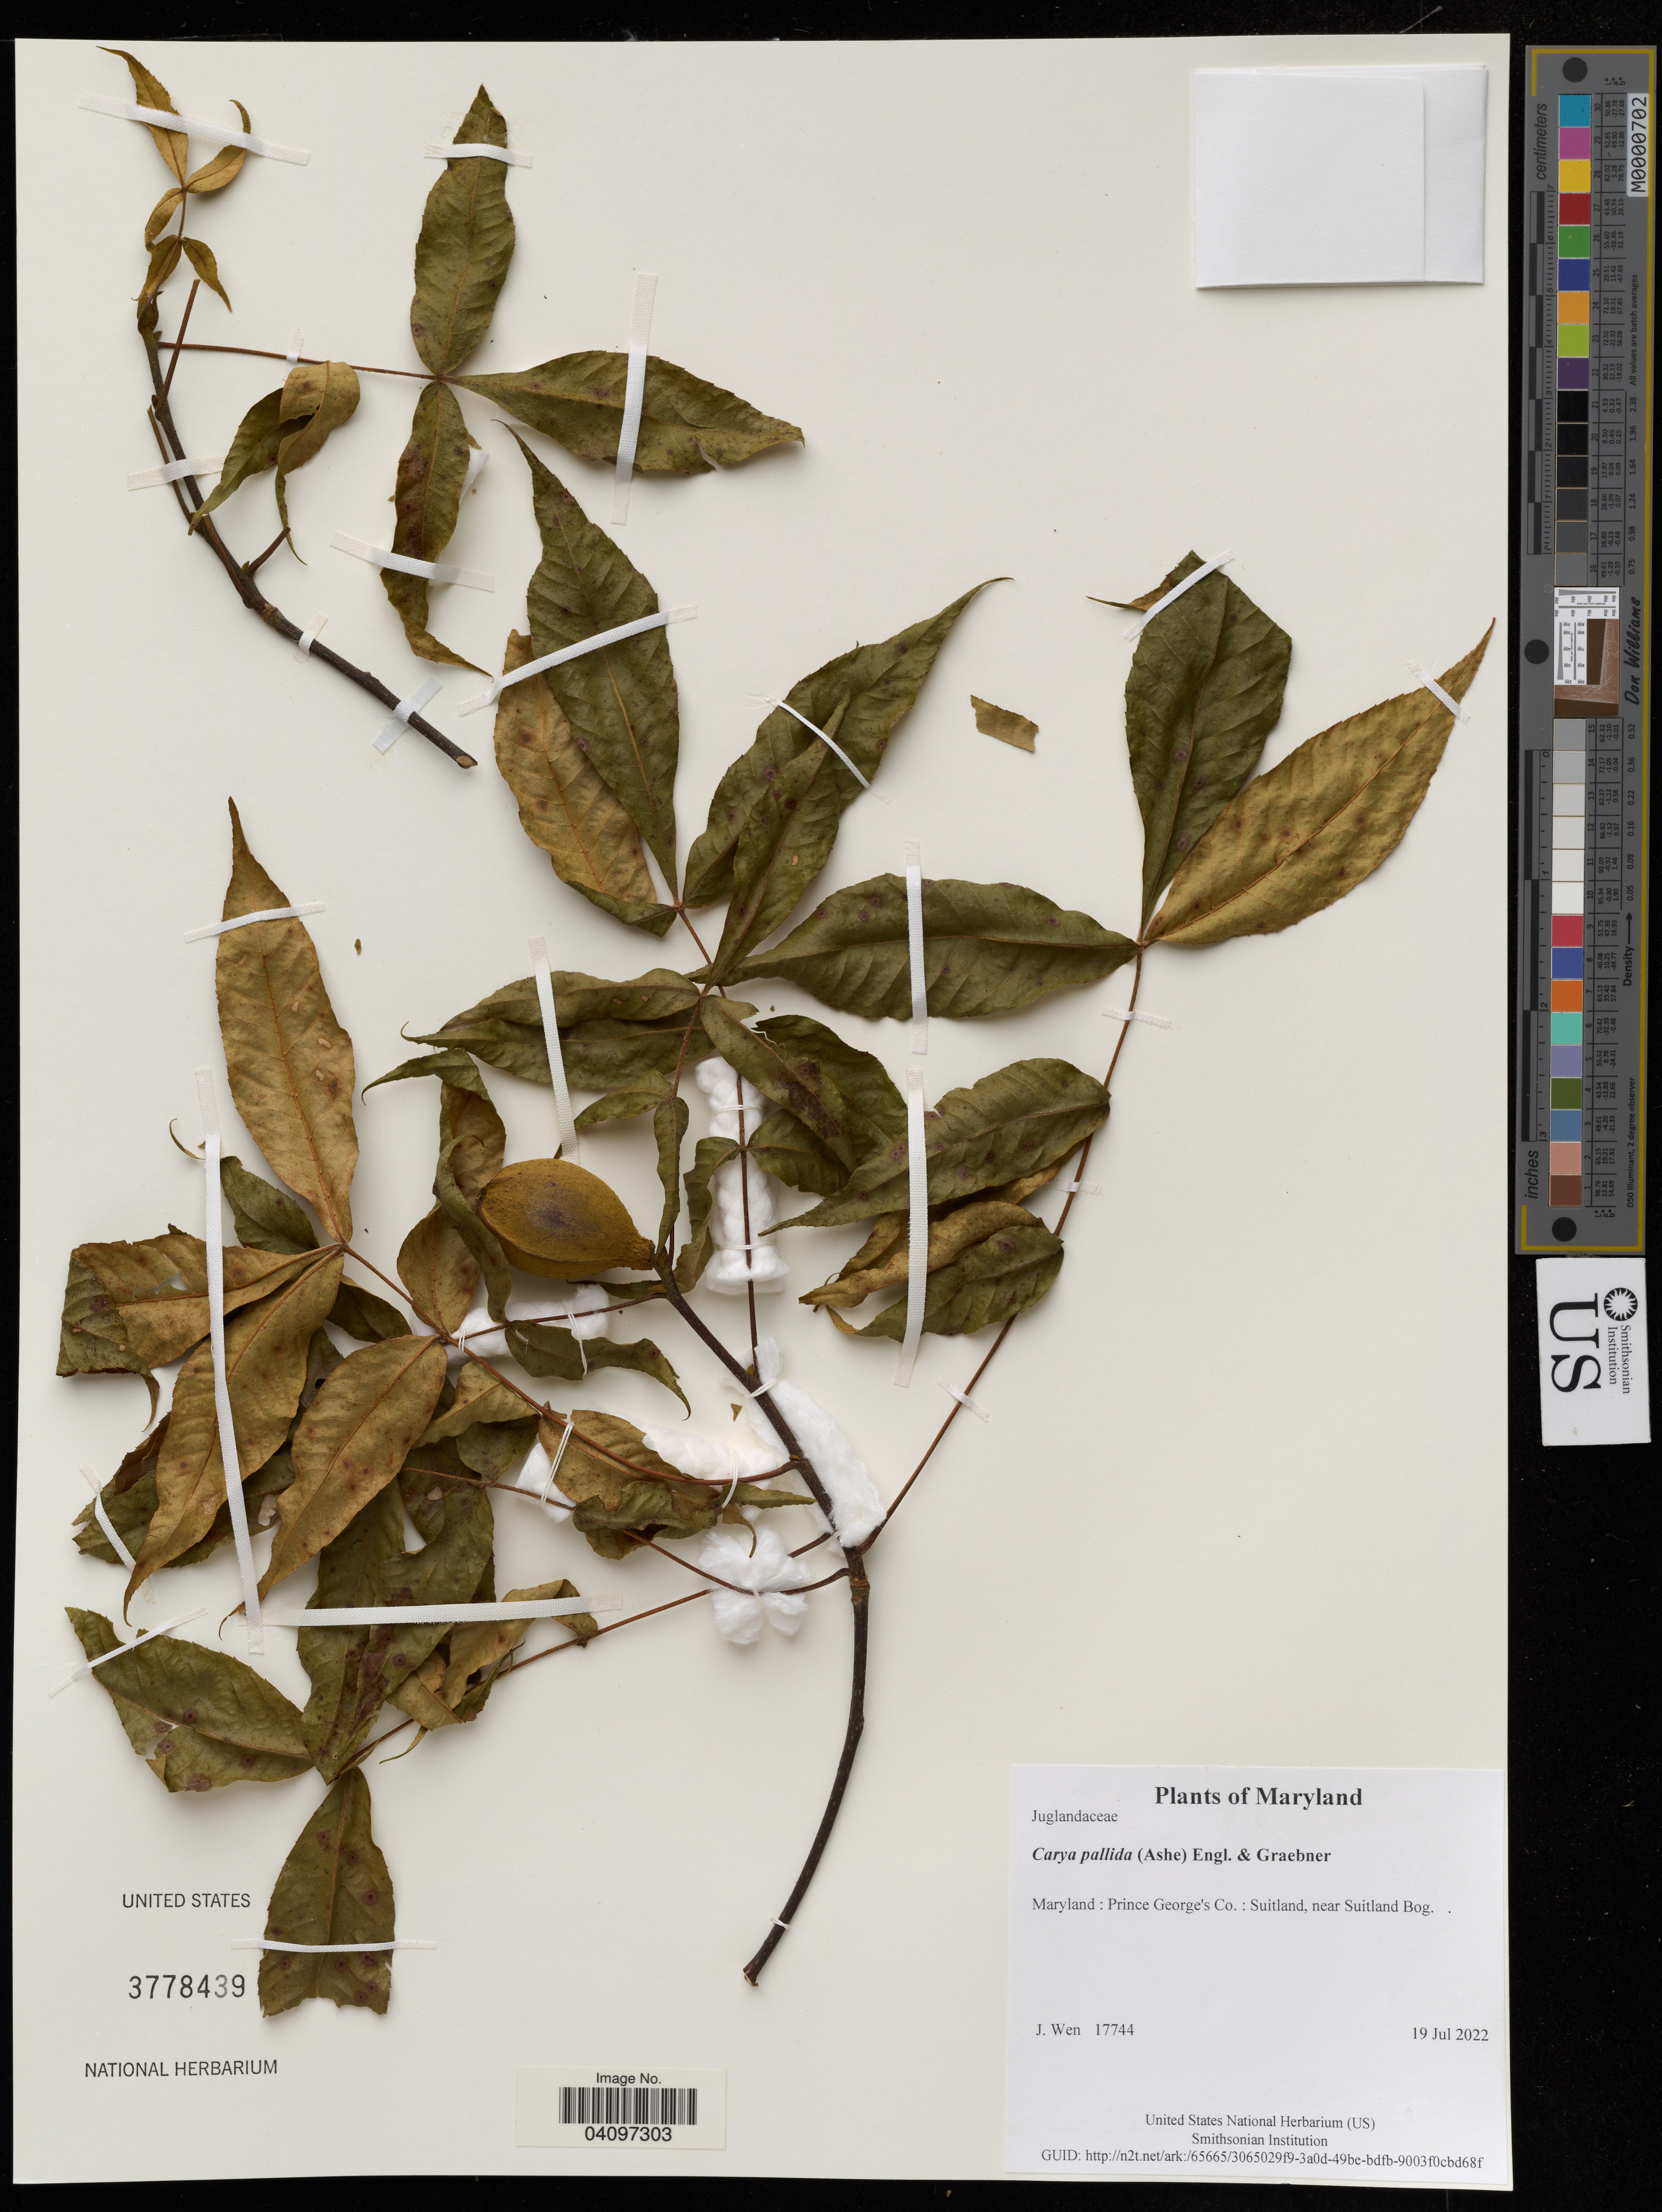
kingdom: Plantae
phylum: Tracheophyta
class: Magnoliopsida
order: Fagales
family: Juglandaceae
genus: Carya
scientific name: Carya pallida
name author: (Ashe) Engl. & Graebner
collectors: J. Wen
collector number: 17744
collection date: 2022-07-19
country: United States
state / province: Maryland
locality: Maryland: Prince George's Co.: Suitland, near Suitland Bog.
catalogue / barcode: US 3778439